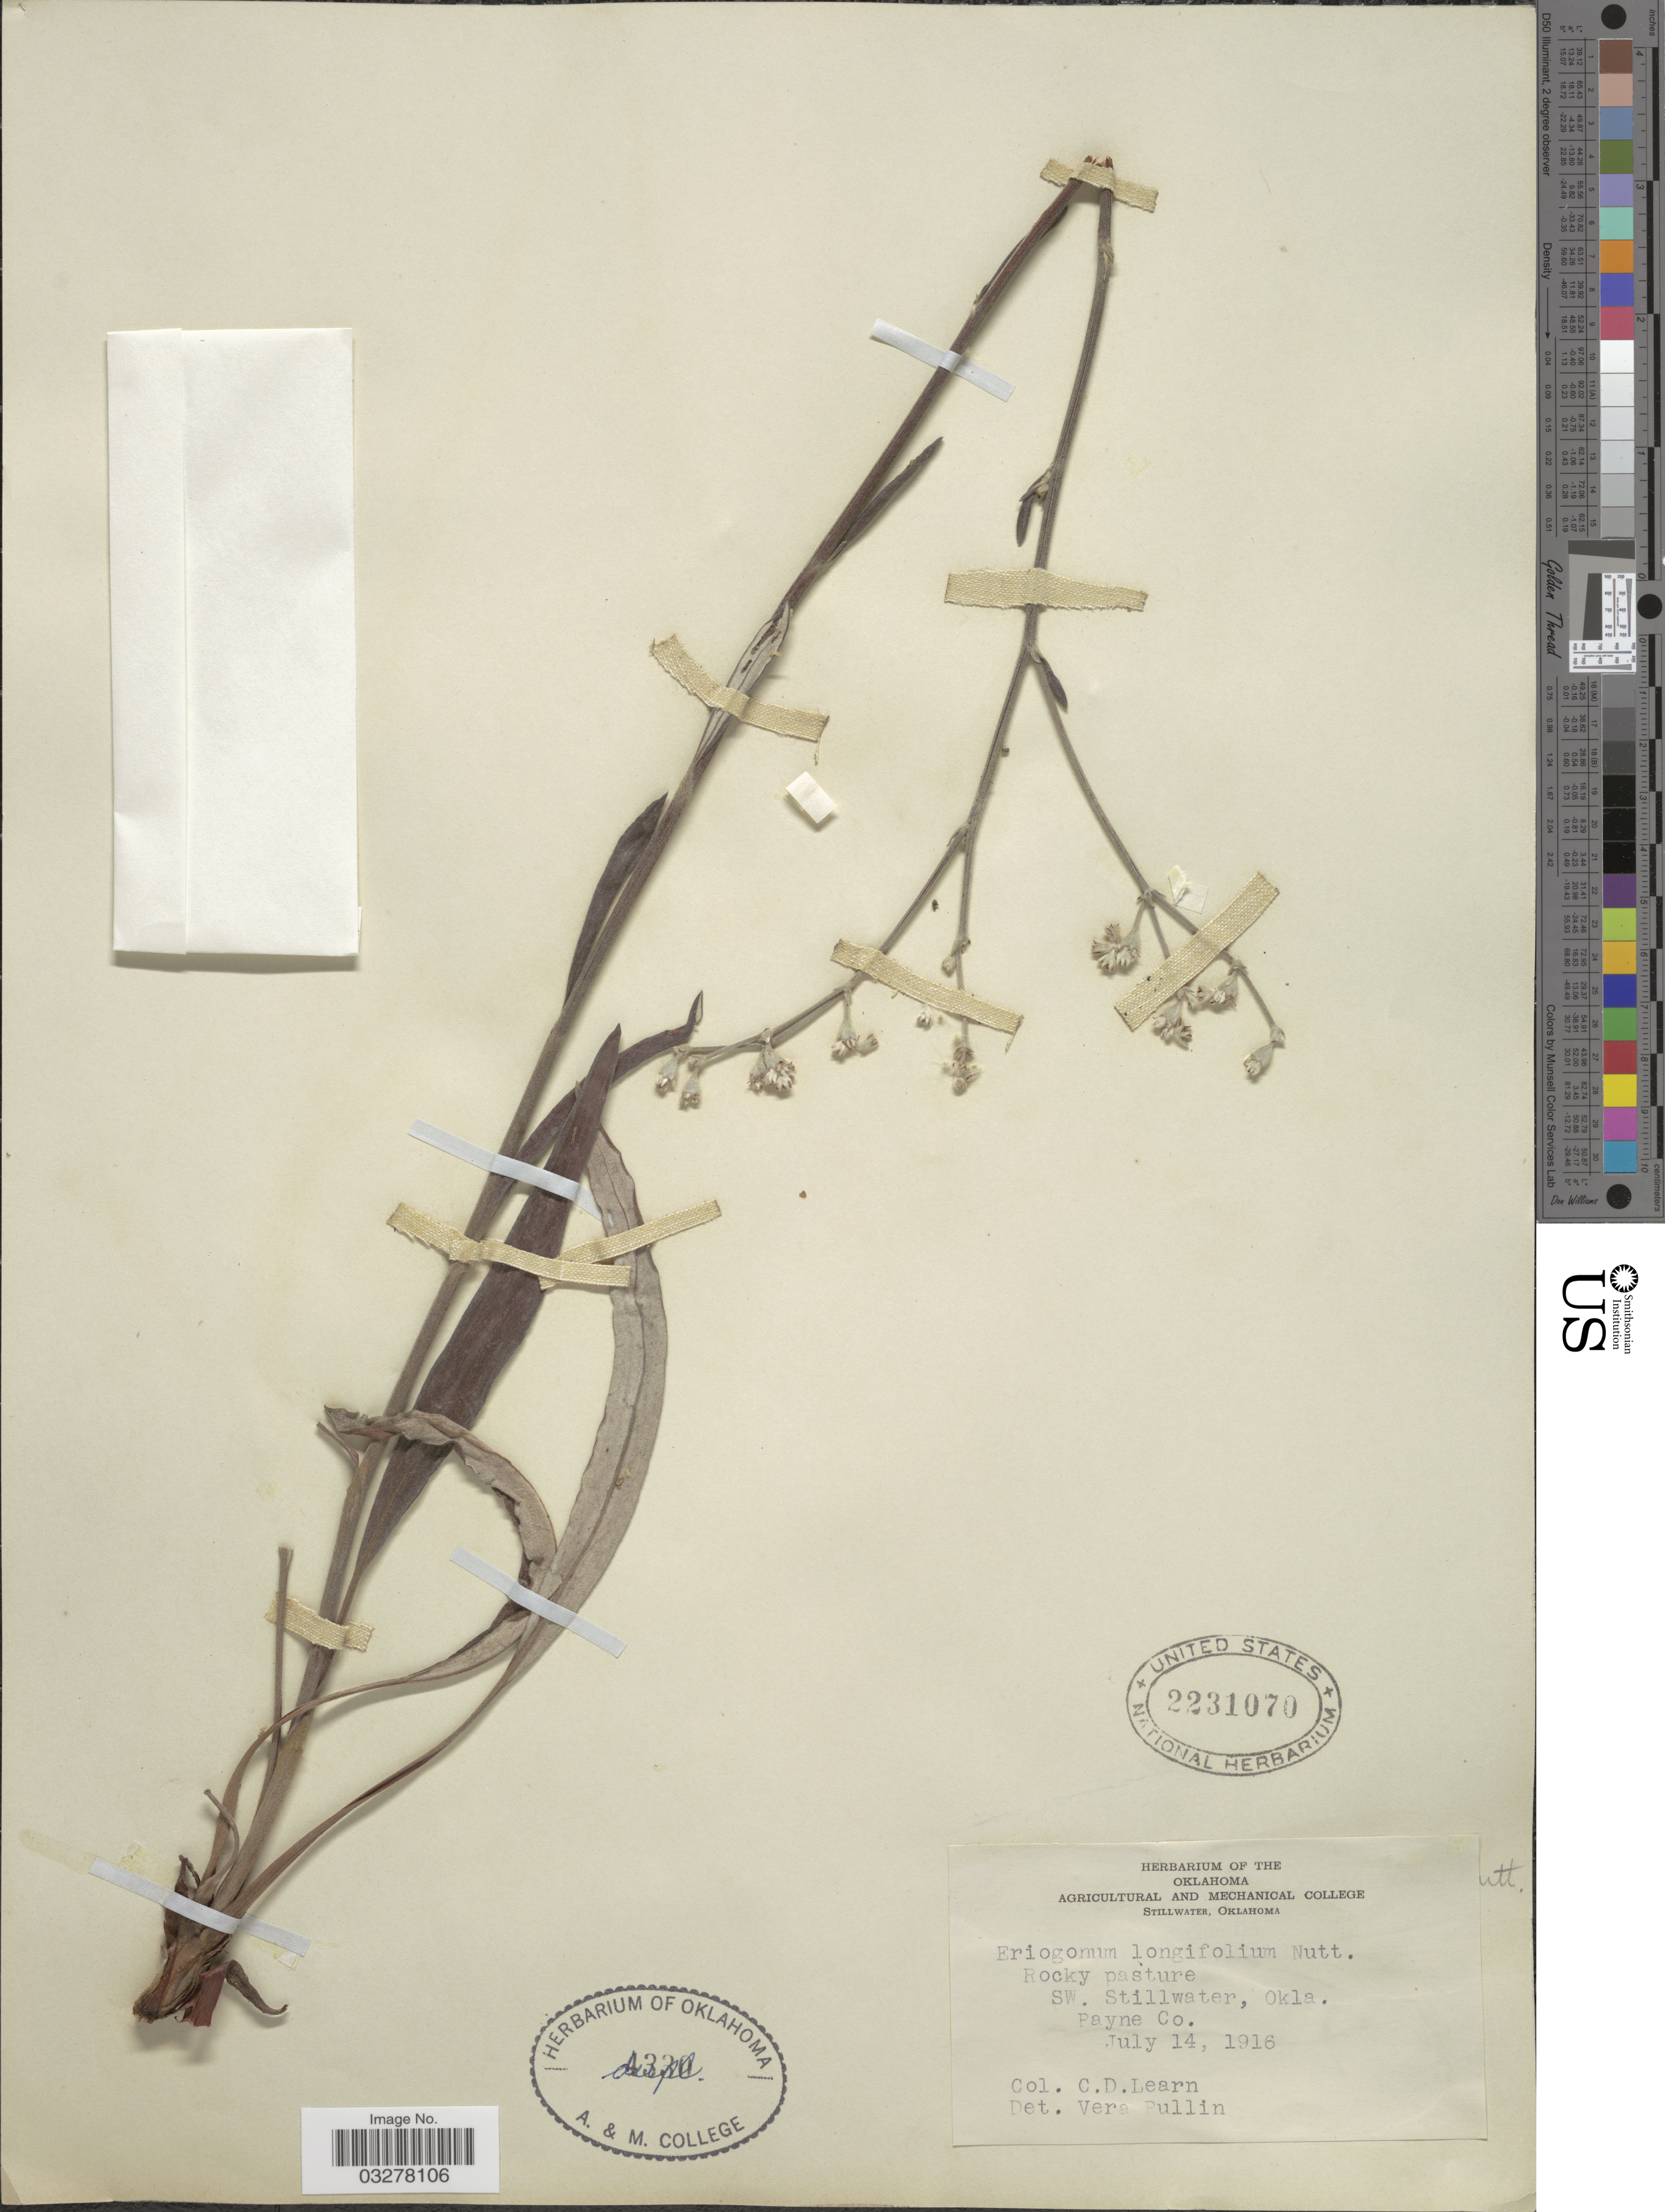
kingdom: Plantae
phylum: Tracheophyta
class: Magnoliopsida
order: Caryophyllales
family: Polygonaceae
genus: Eriogonum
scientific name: Eriogonum longifolium var. lindheimeri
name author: Gand.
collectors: Learn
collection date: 1916-07-14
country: United States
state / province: Oklahoma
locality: SW. Stillwater. Payne Co.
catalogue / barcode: US 2231070